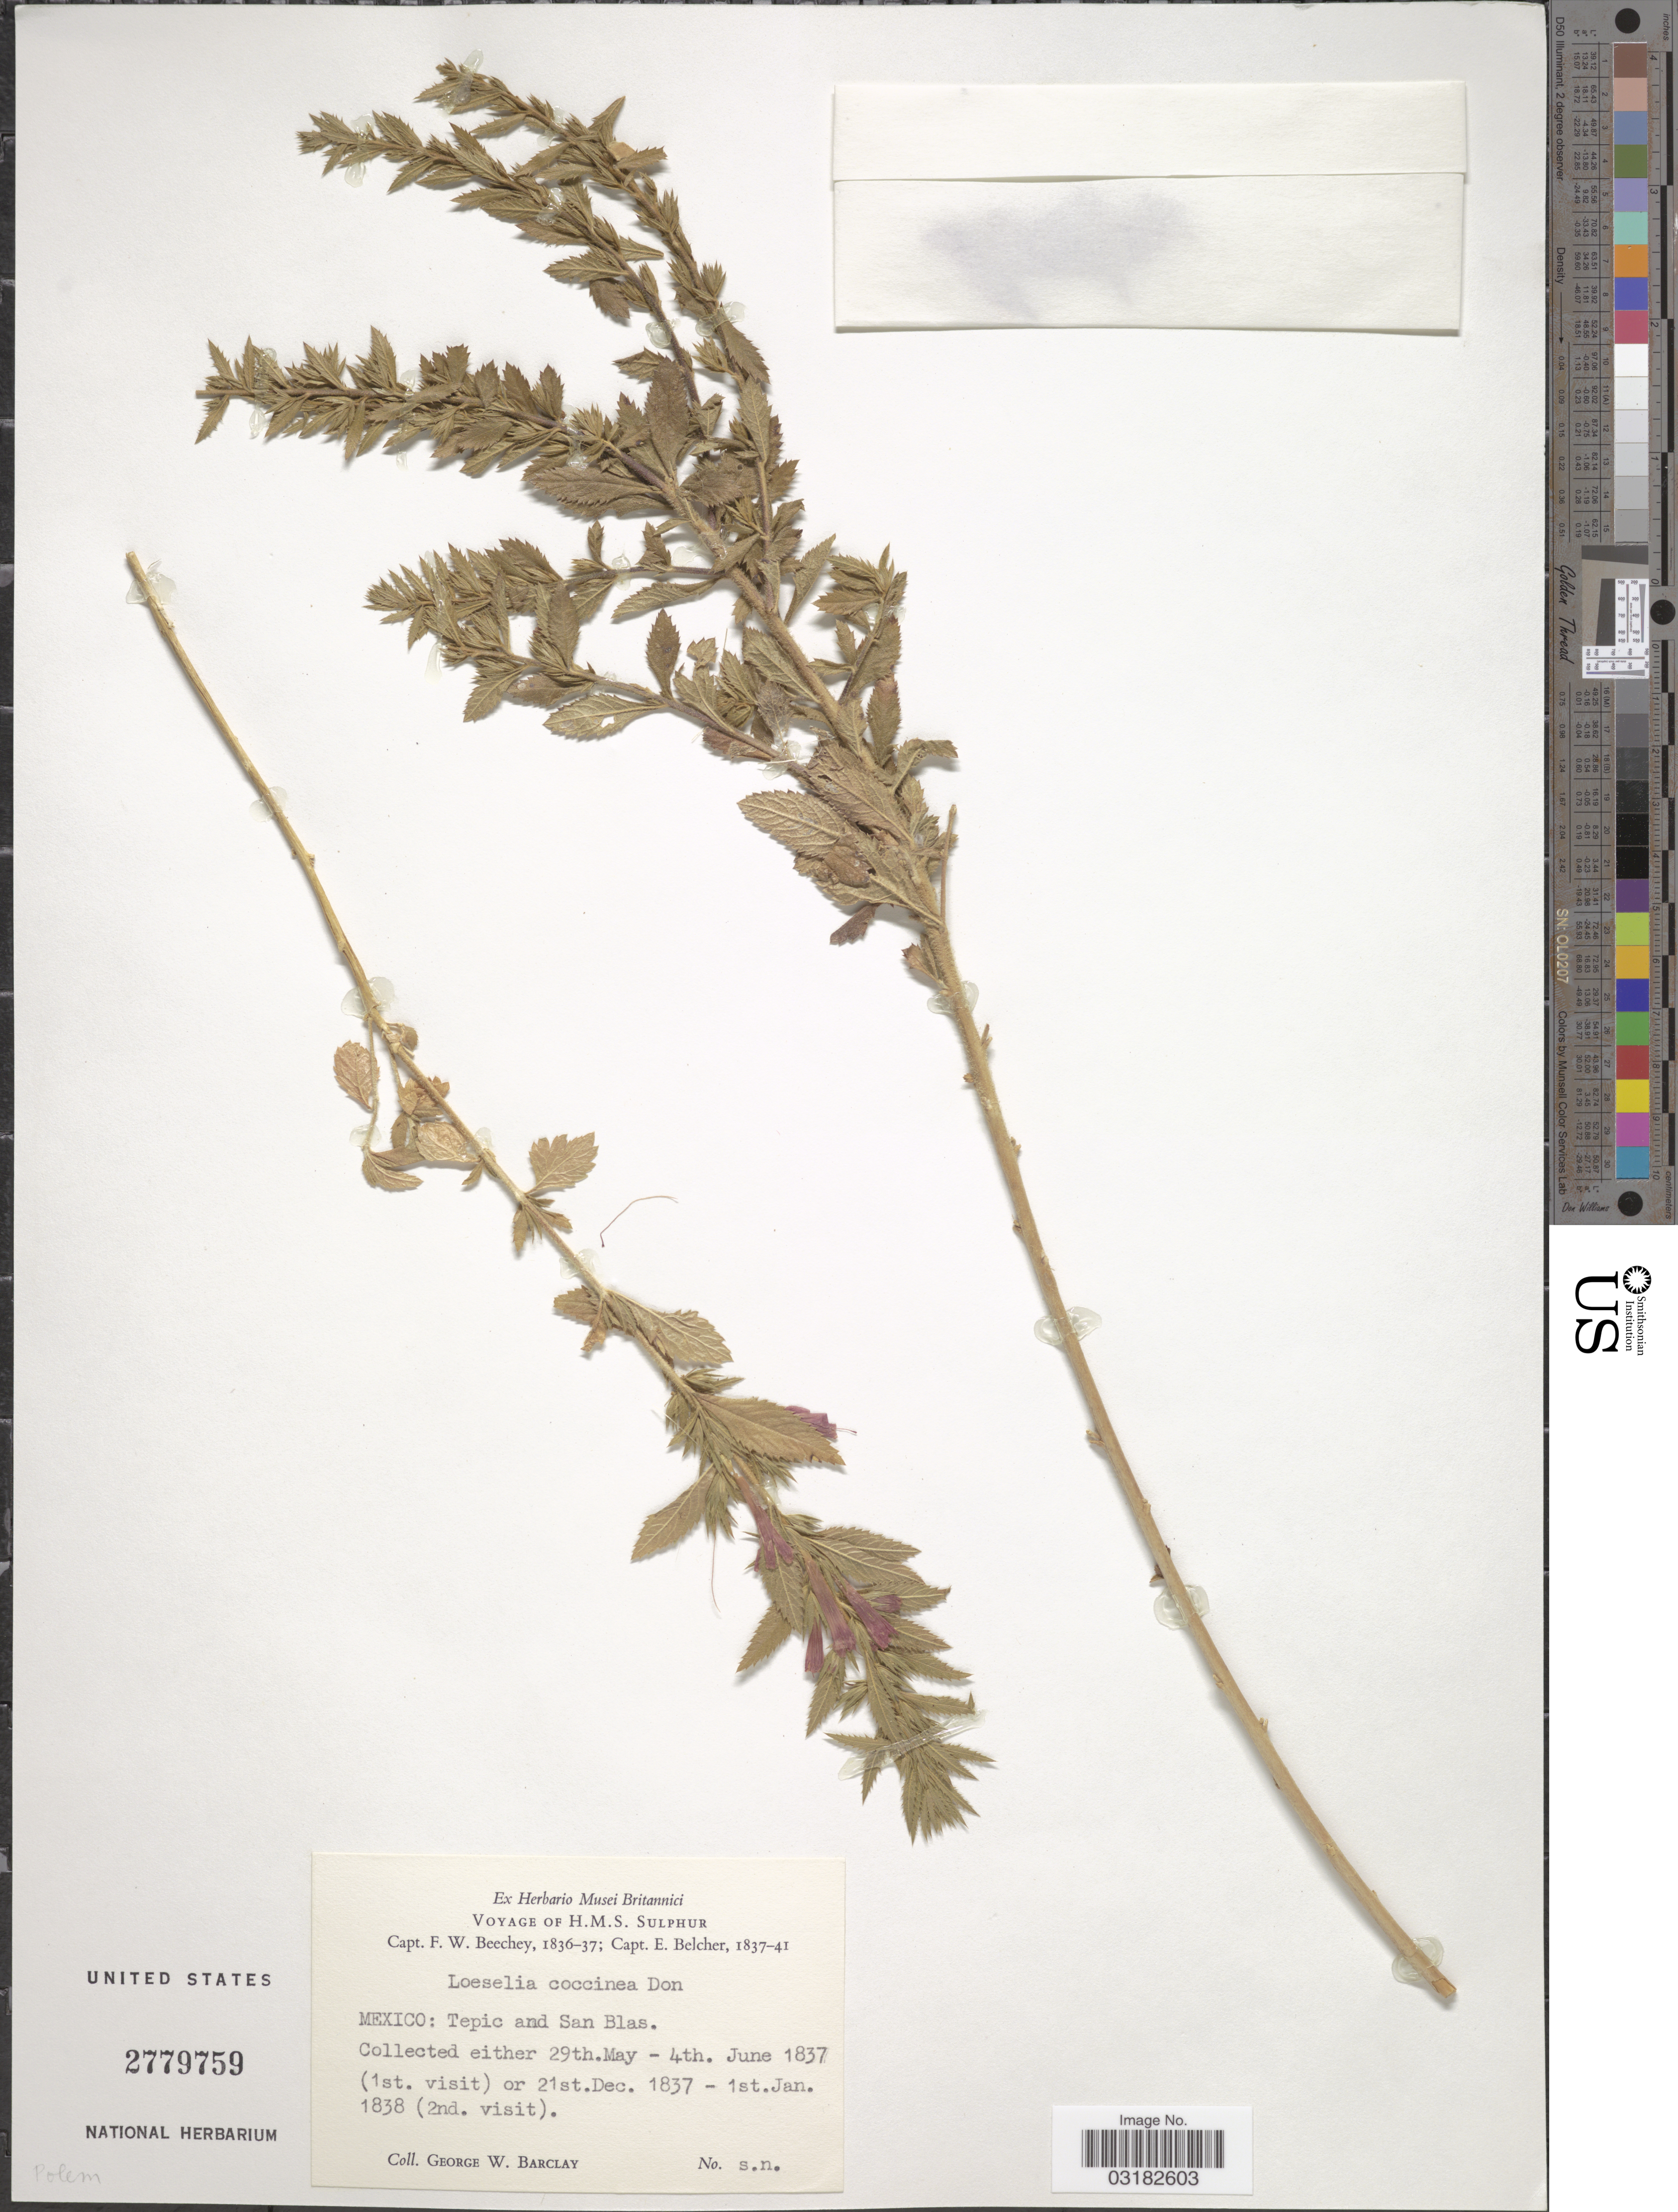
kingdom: Plantae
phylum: Tracheophyta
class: Magnoliopsida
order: Ericales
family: Polemoniaceae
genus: Loeselia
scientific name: Loeselia mexicana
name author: (Lam.) Brand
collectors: G. W. Barclay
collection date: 1837-05-29/1837-06-04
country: Mexico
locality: Tepic and San Blas.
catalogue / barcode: US 2779759